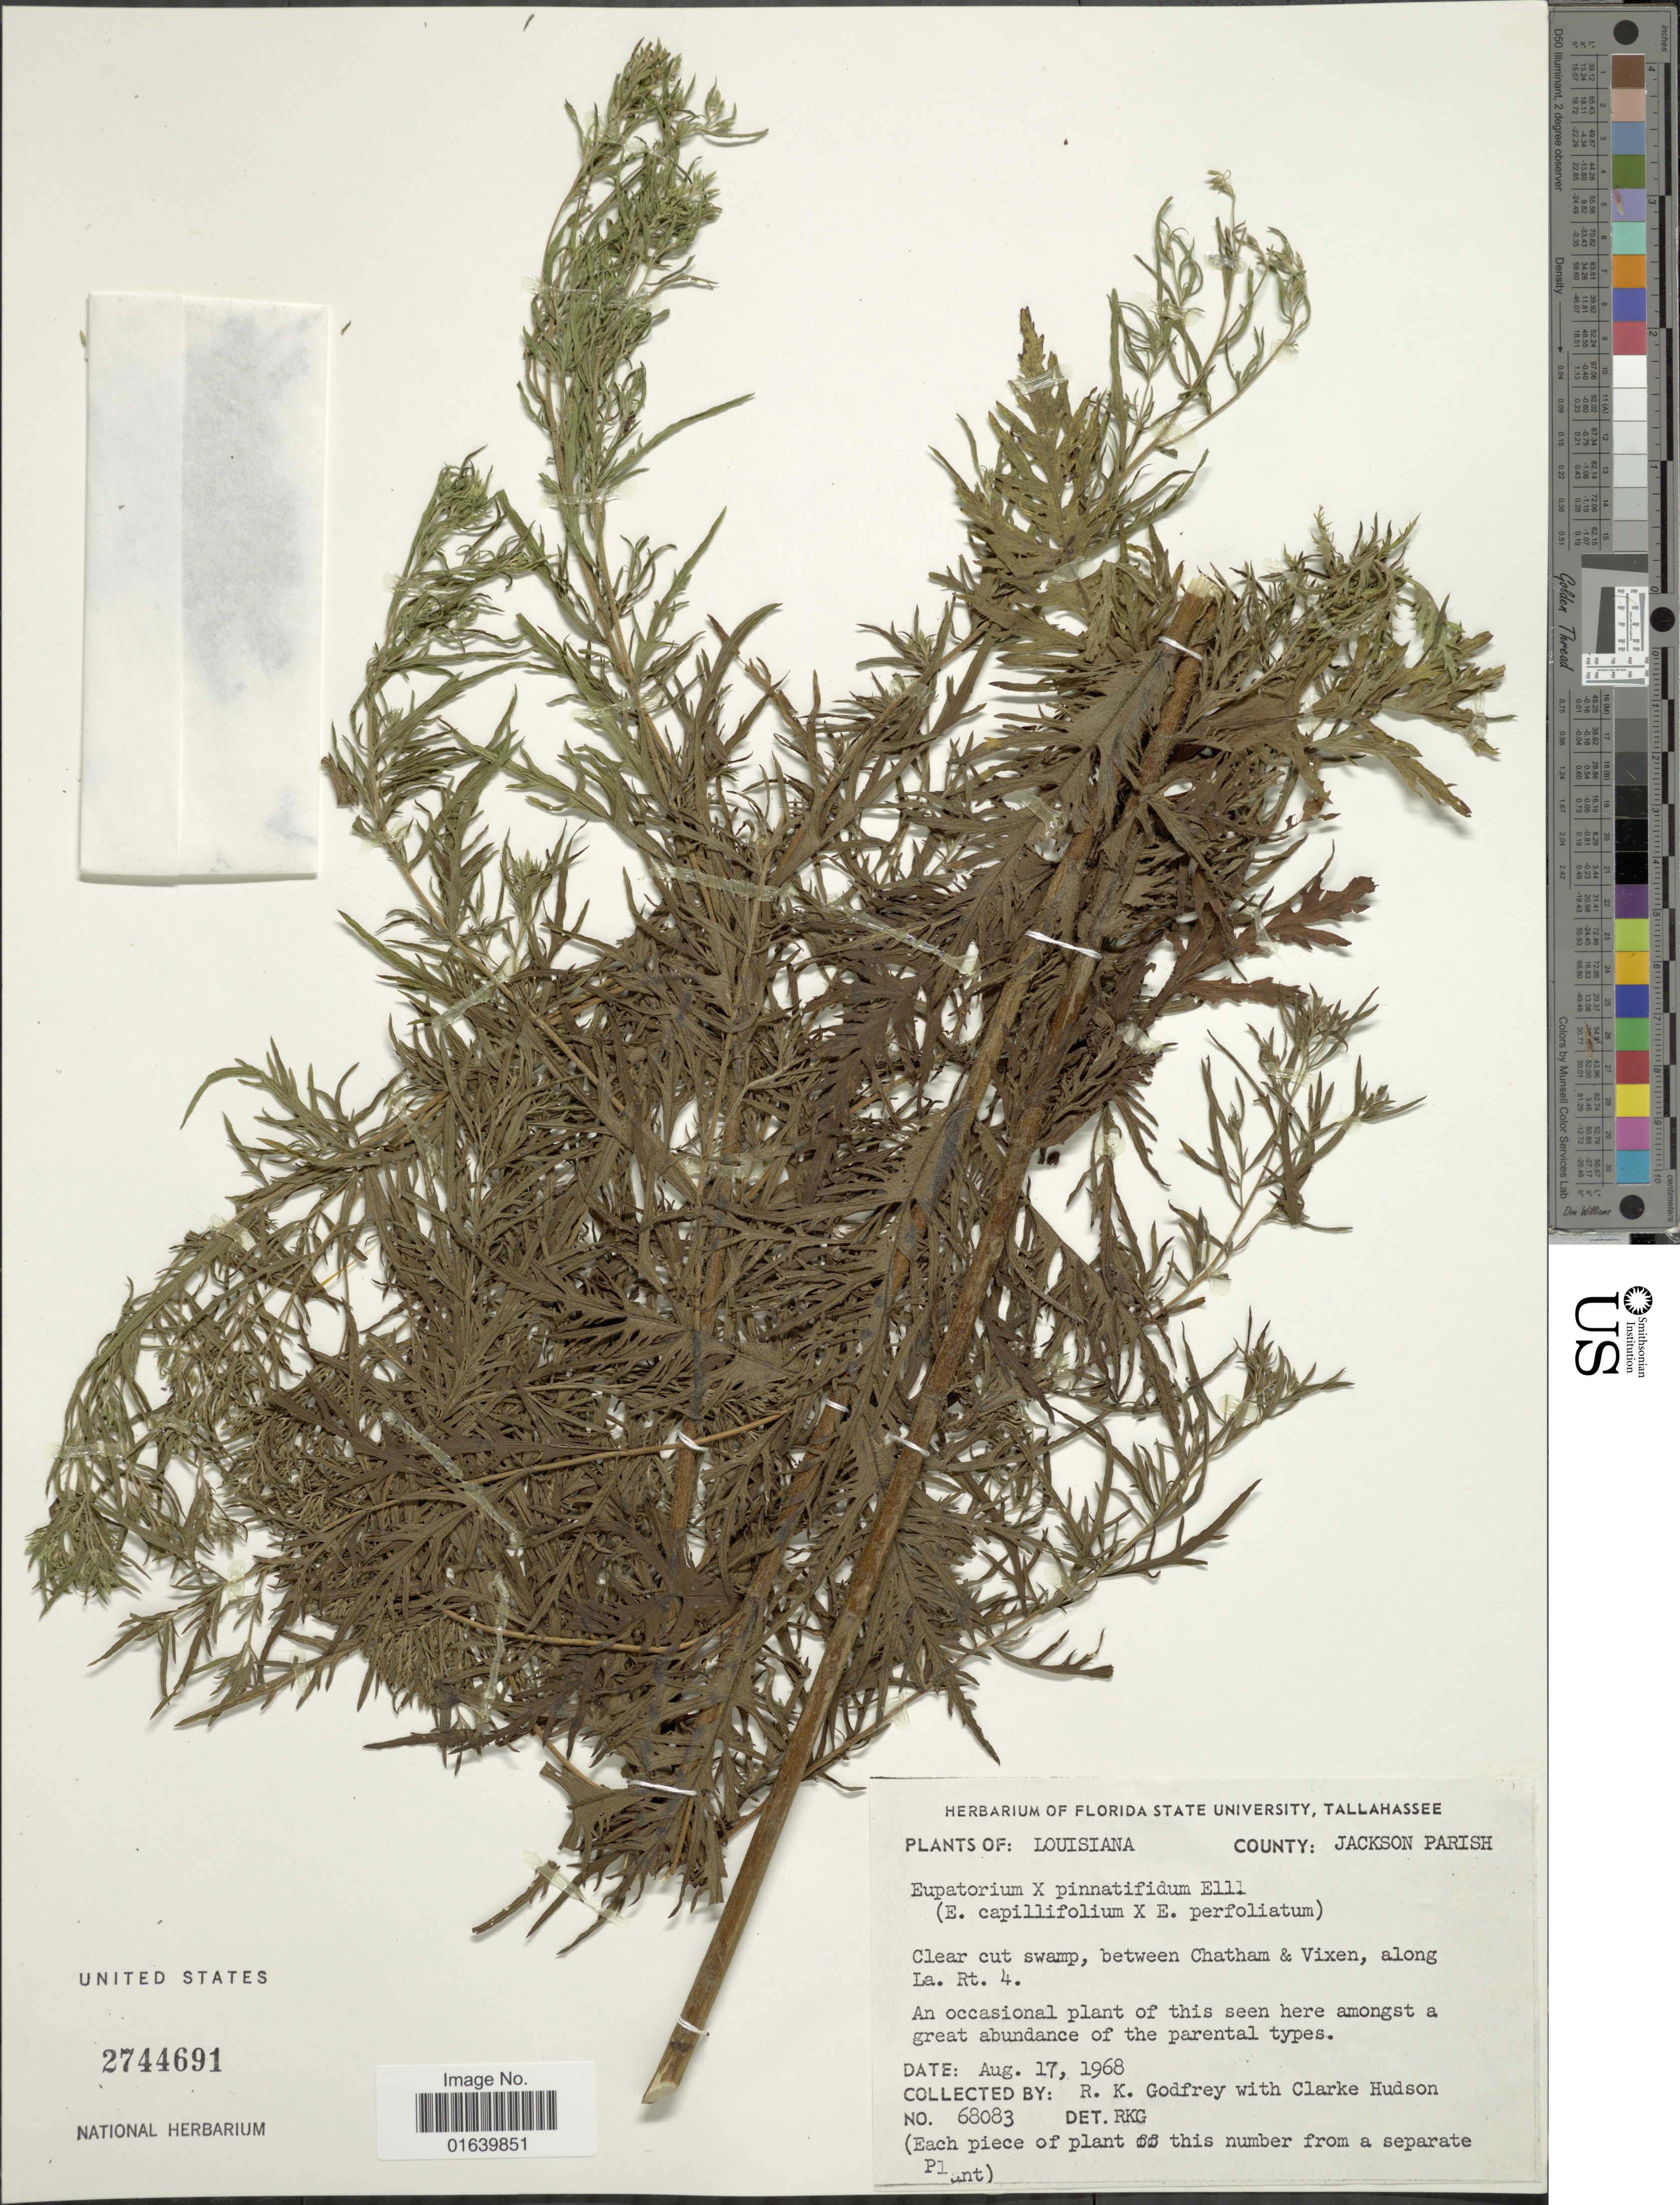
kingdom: Plantae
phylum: Tracheophyta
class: Magnoliopsida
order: Asterales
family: Asteraceae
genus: Eupatorium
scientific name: Eupatorium x pinnatifidum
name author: Elliott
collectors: R. K. Godfrey & C. F. Hudson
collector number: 68083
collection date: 1968-08-17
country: United States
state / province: Louisiana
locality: Louisiana, County: Rapides Parish, clear cut swamp, between Chatham & Vixen, along La. Rt. 4.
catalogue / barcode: US 2744691